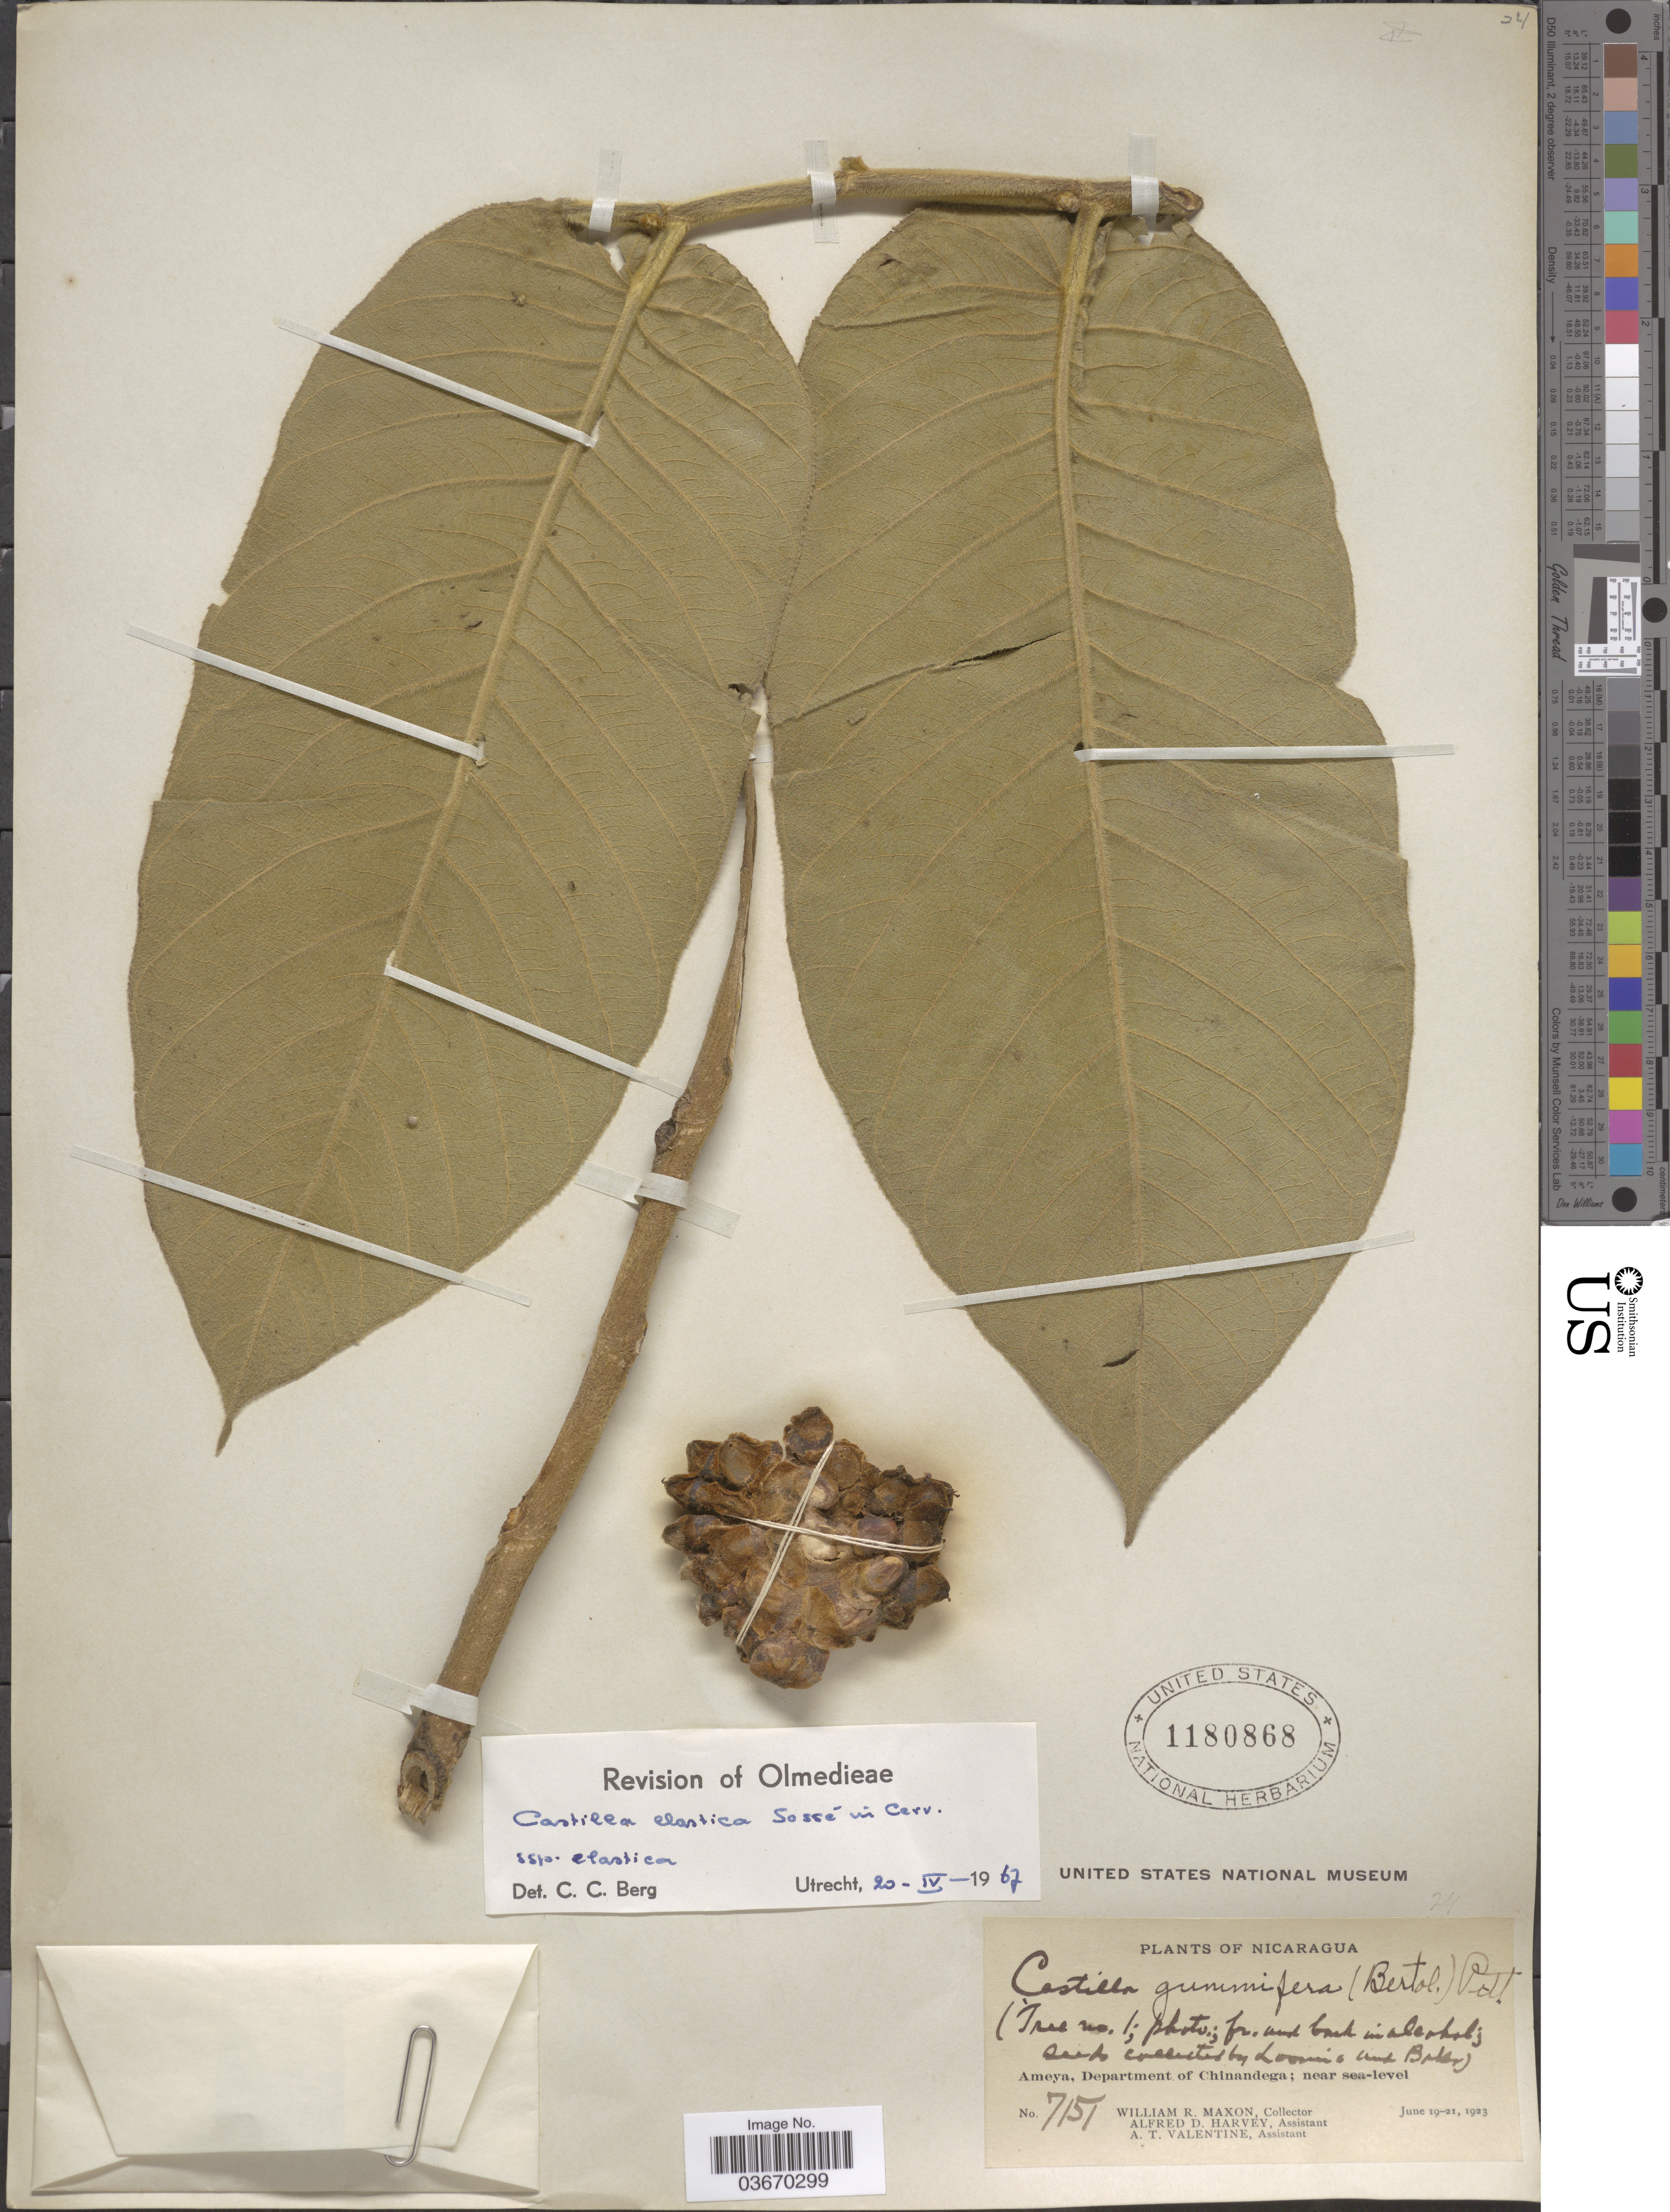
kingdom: Plantae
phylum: Tracheophyta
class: Magnoliopsida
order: Rosales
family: Moraceae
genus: Castilla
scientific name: Castilla elastica subsp. elastica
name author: Sessé ex Cerv.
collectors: W. R. Maxon, A. D. Harvey & A. Valentine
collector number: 7151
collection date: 1923-06-19/1923-06-21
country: Nicaragua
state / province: Chinandega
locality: Ameya, Department of Chinandega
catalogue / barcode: US 1180868